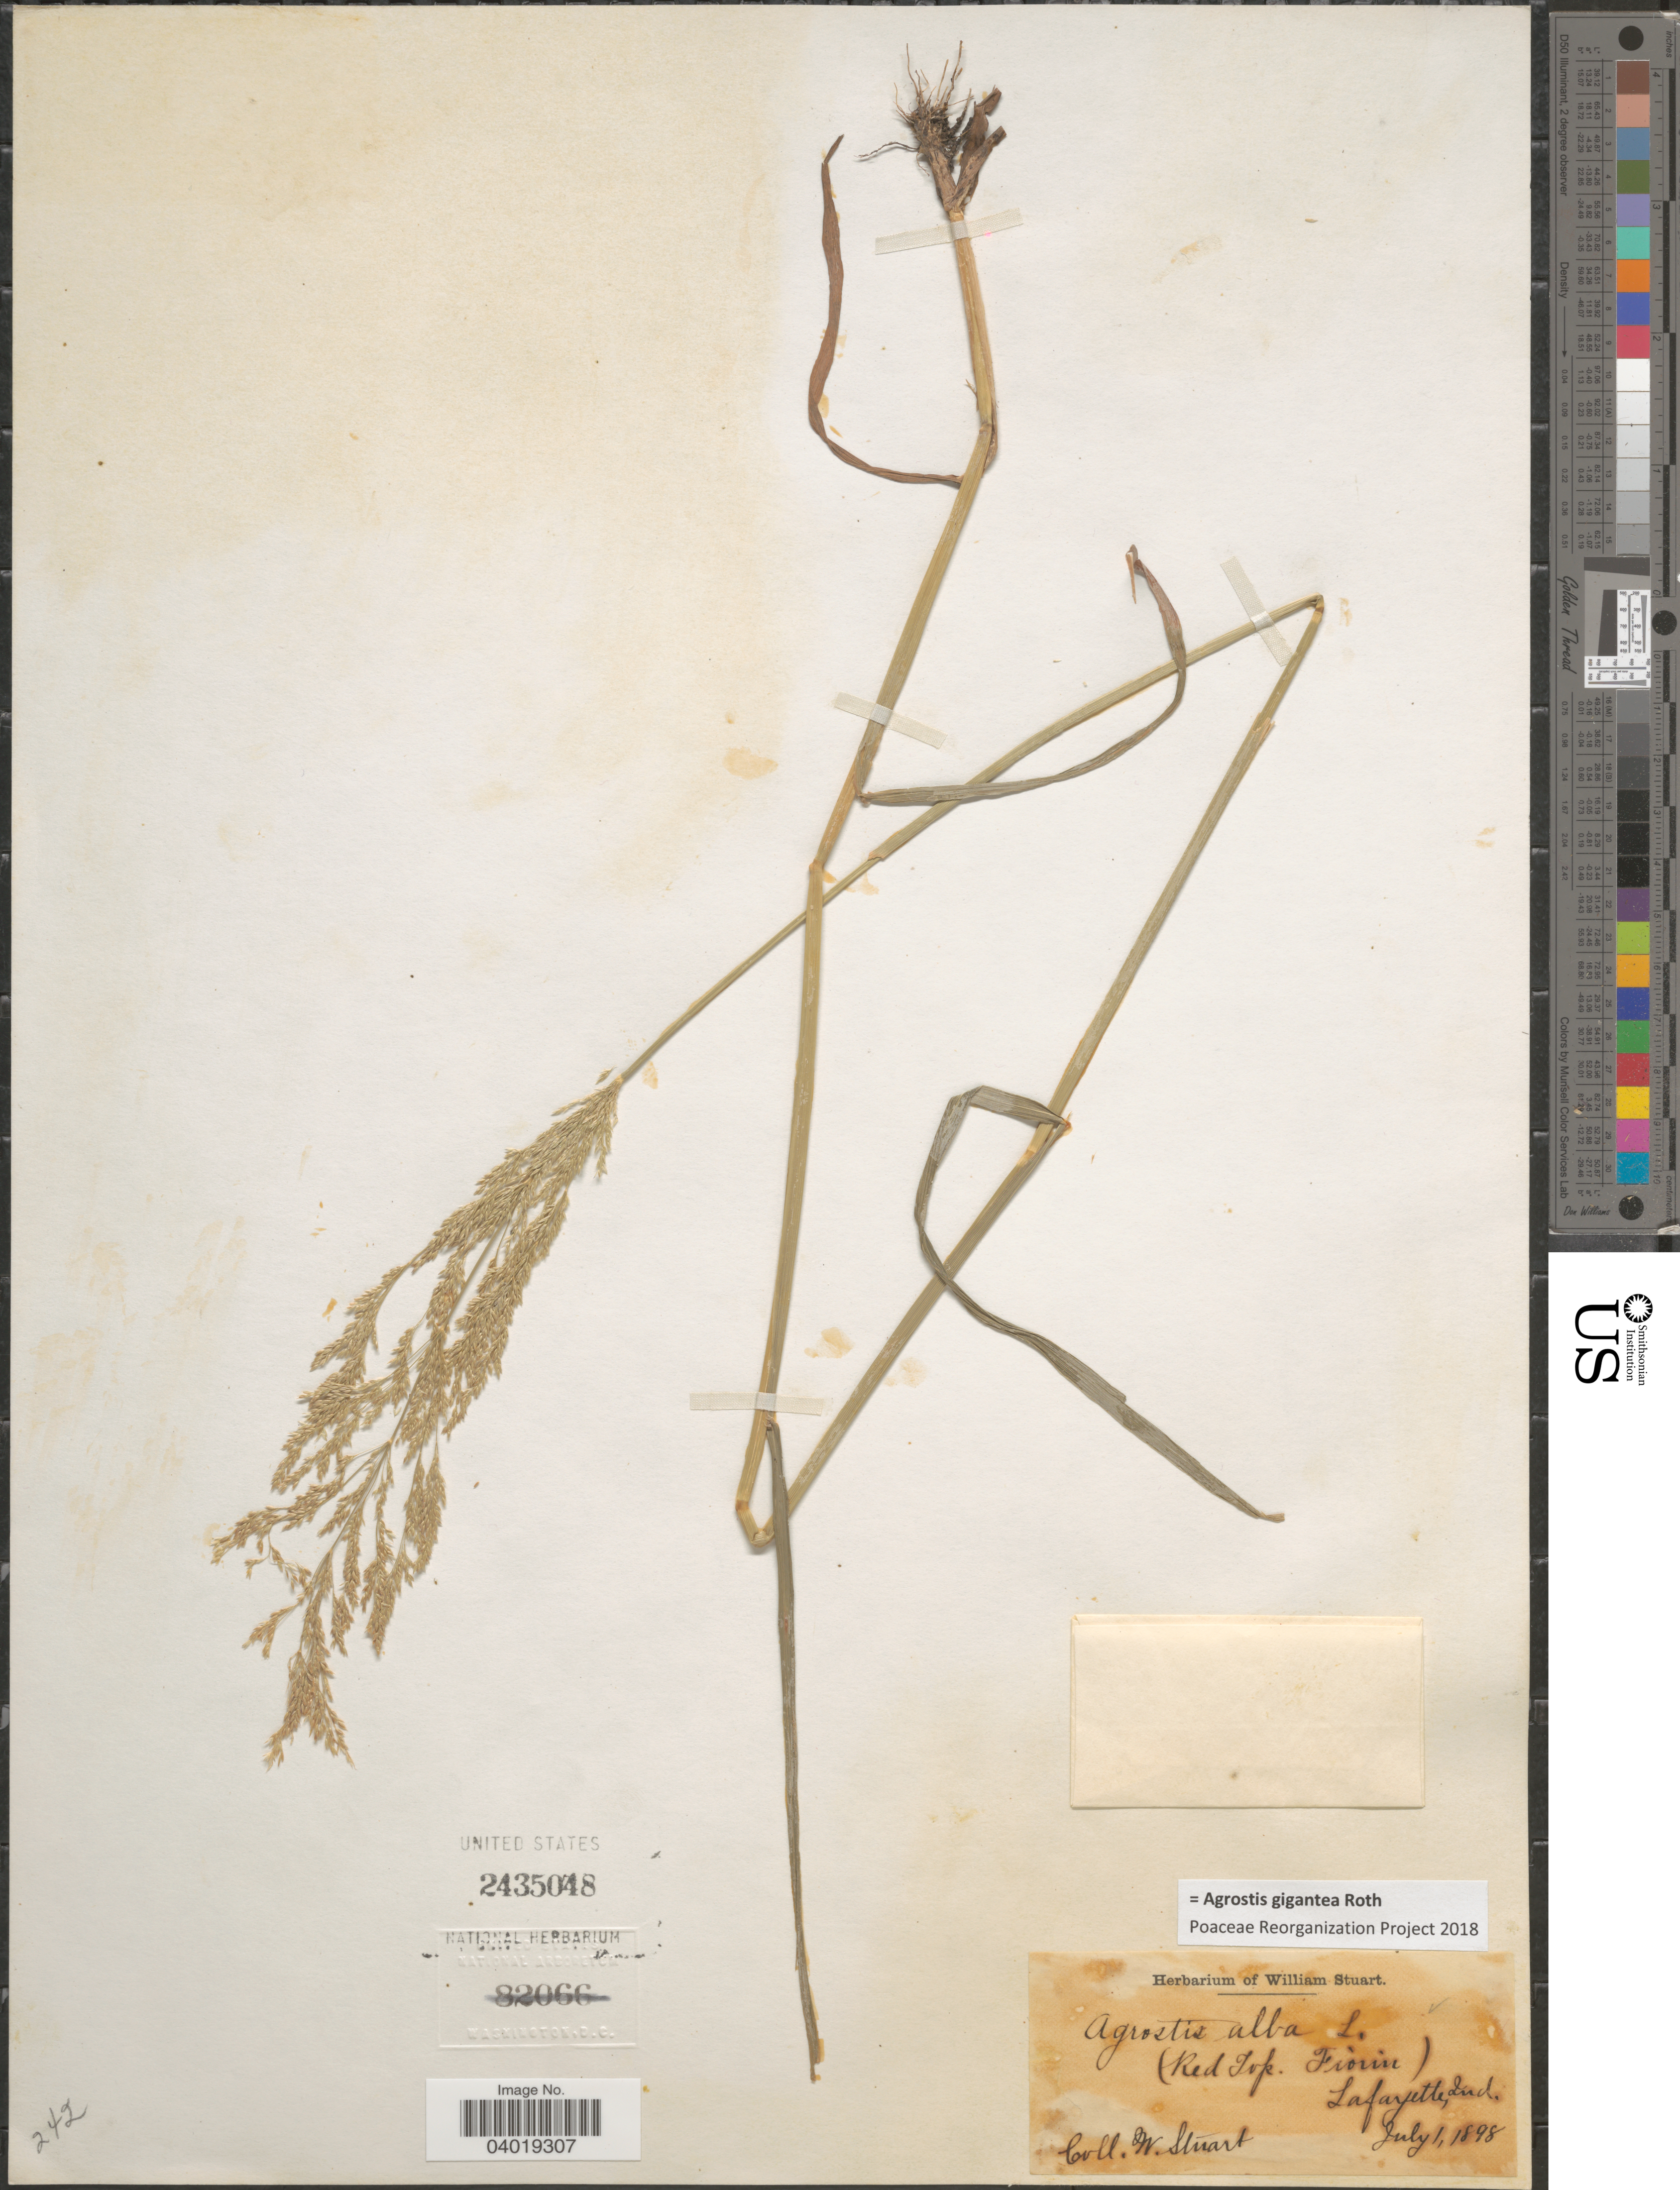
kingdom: Plantae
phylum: Tracheophyta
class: Liliopsida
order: Poales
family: Poaceae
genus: Agrostis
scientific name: Agrostis gigantea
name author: Roth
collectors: W. Stuart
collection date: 1898-07-01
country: United States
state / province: Indiana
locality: Lafayette.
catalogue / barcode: US 2435048